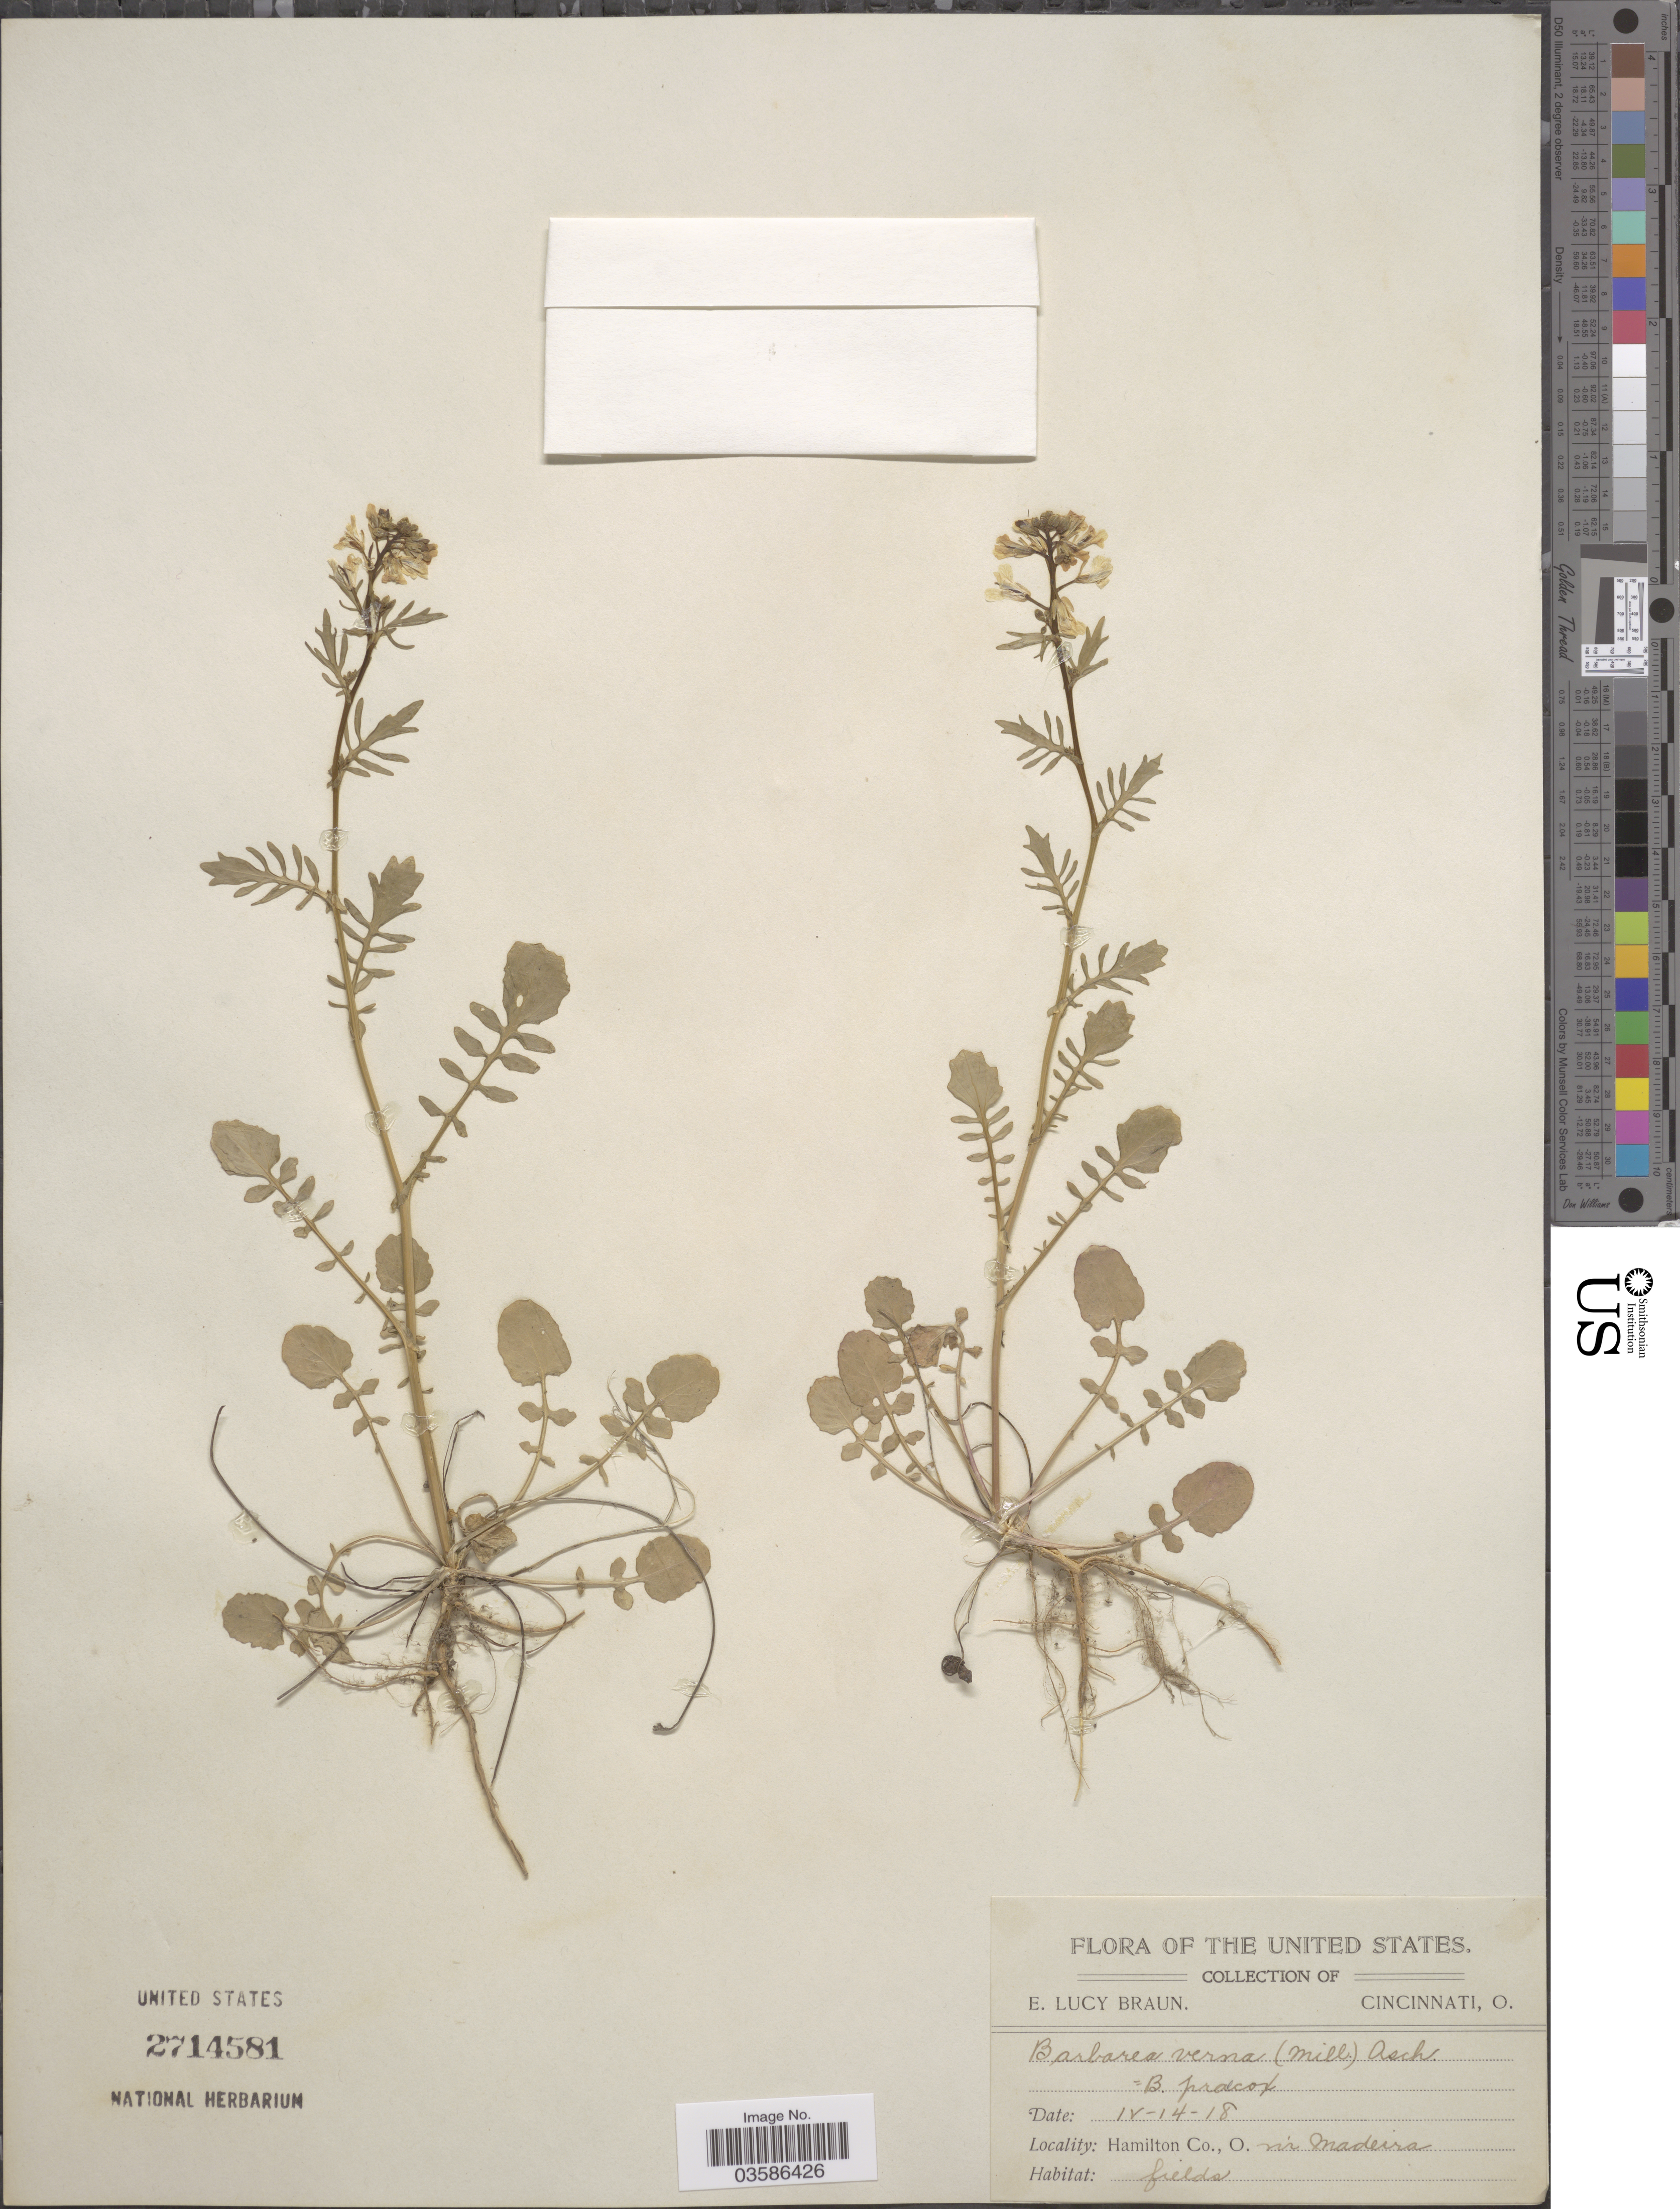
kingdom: Plantae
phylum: Tracheophyta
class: Magnoliopsida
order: Brassicales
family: Brassicaceae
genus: Barbarea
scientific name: Barbarea verna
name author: (Mill.) Asch.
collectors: E. L. Braun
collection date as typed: Transcribed d/m/y: 14/4/18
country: United States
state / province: Ohio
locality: Hamilton Co., in Madeira.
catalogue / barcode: US 2714581